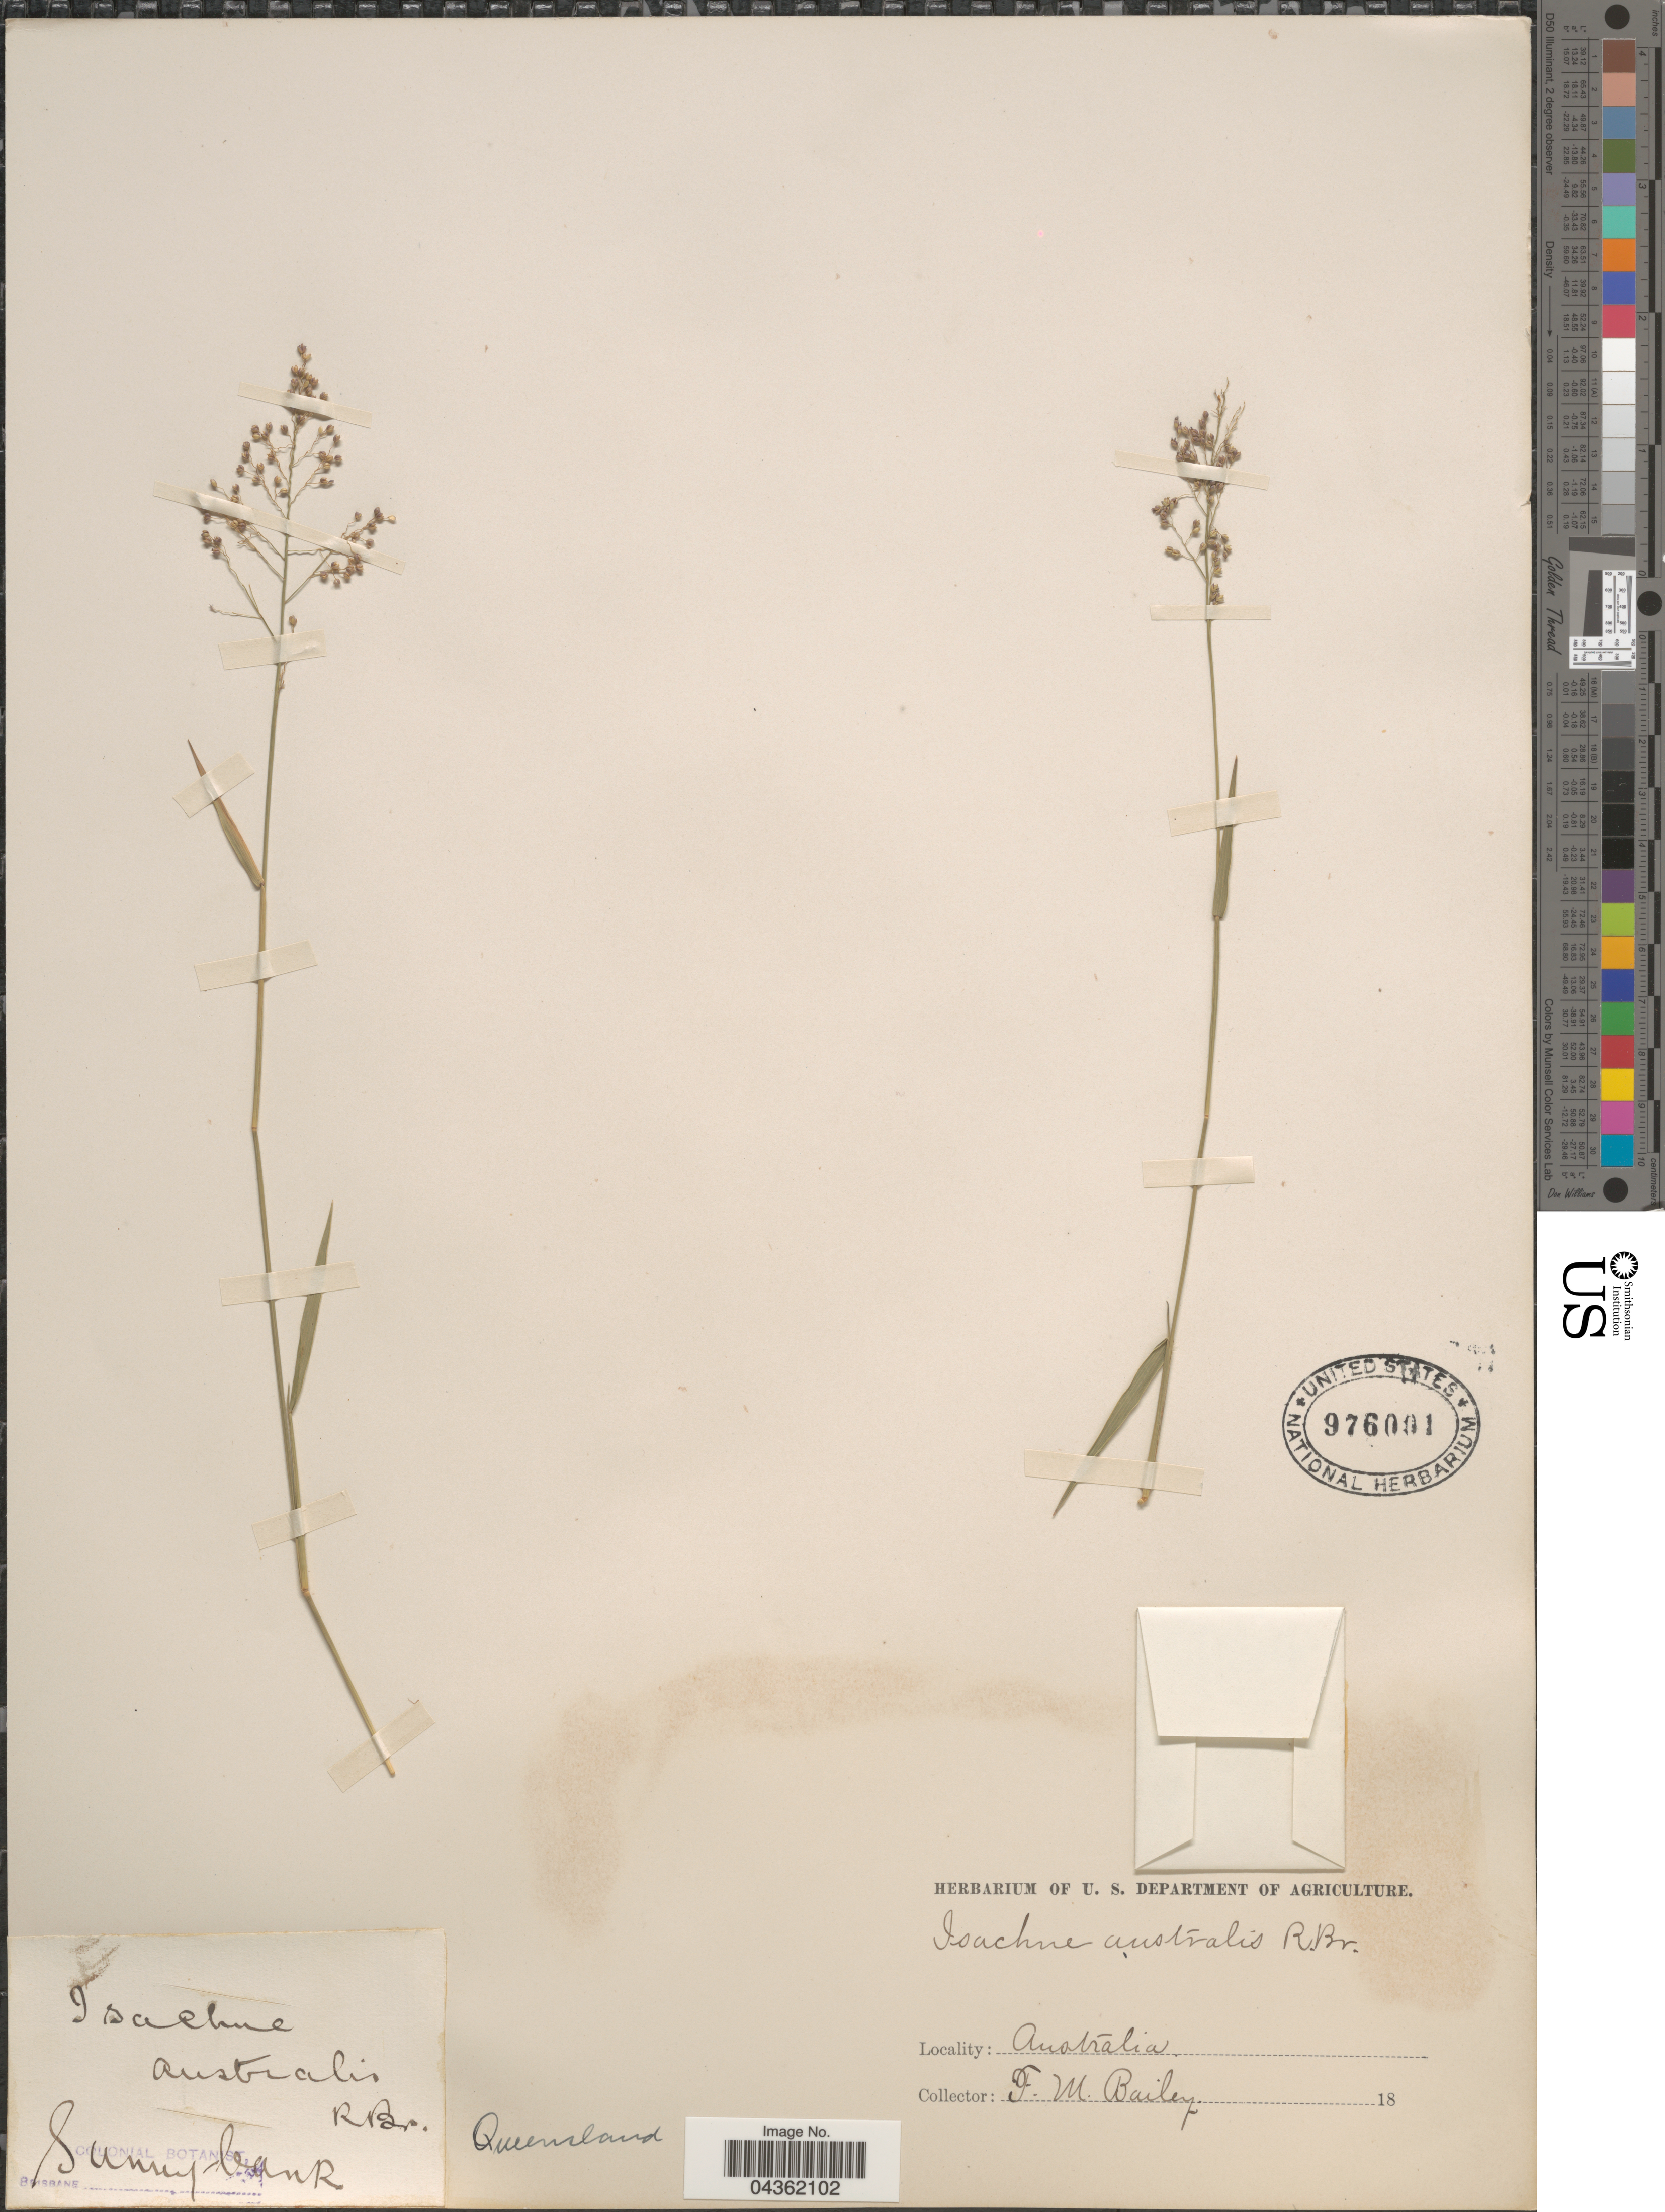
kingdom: Plantae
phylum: Tracheophyta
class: Liliopsida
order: Poales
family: Poaceae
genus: Isachne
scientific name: Isachne globosa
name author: (Thunb.) Kuntze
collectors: F. M. Bailey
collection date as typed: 18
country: Australia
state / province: Queensland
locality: Sunnybank.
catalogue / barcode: US 976001